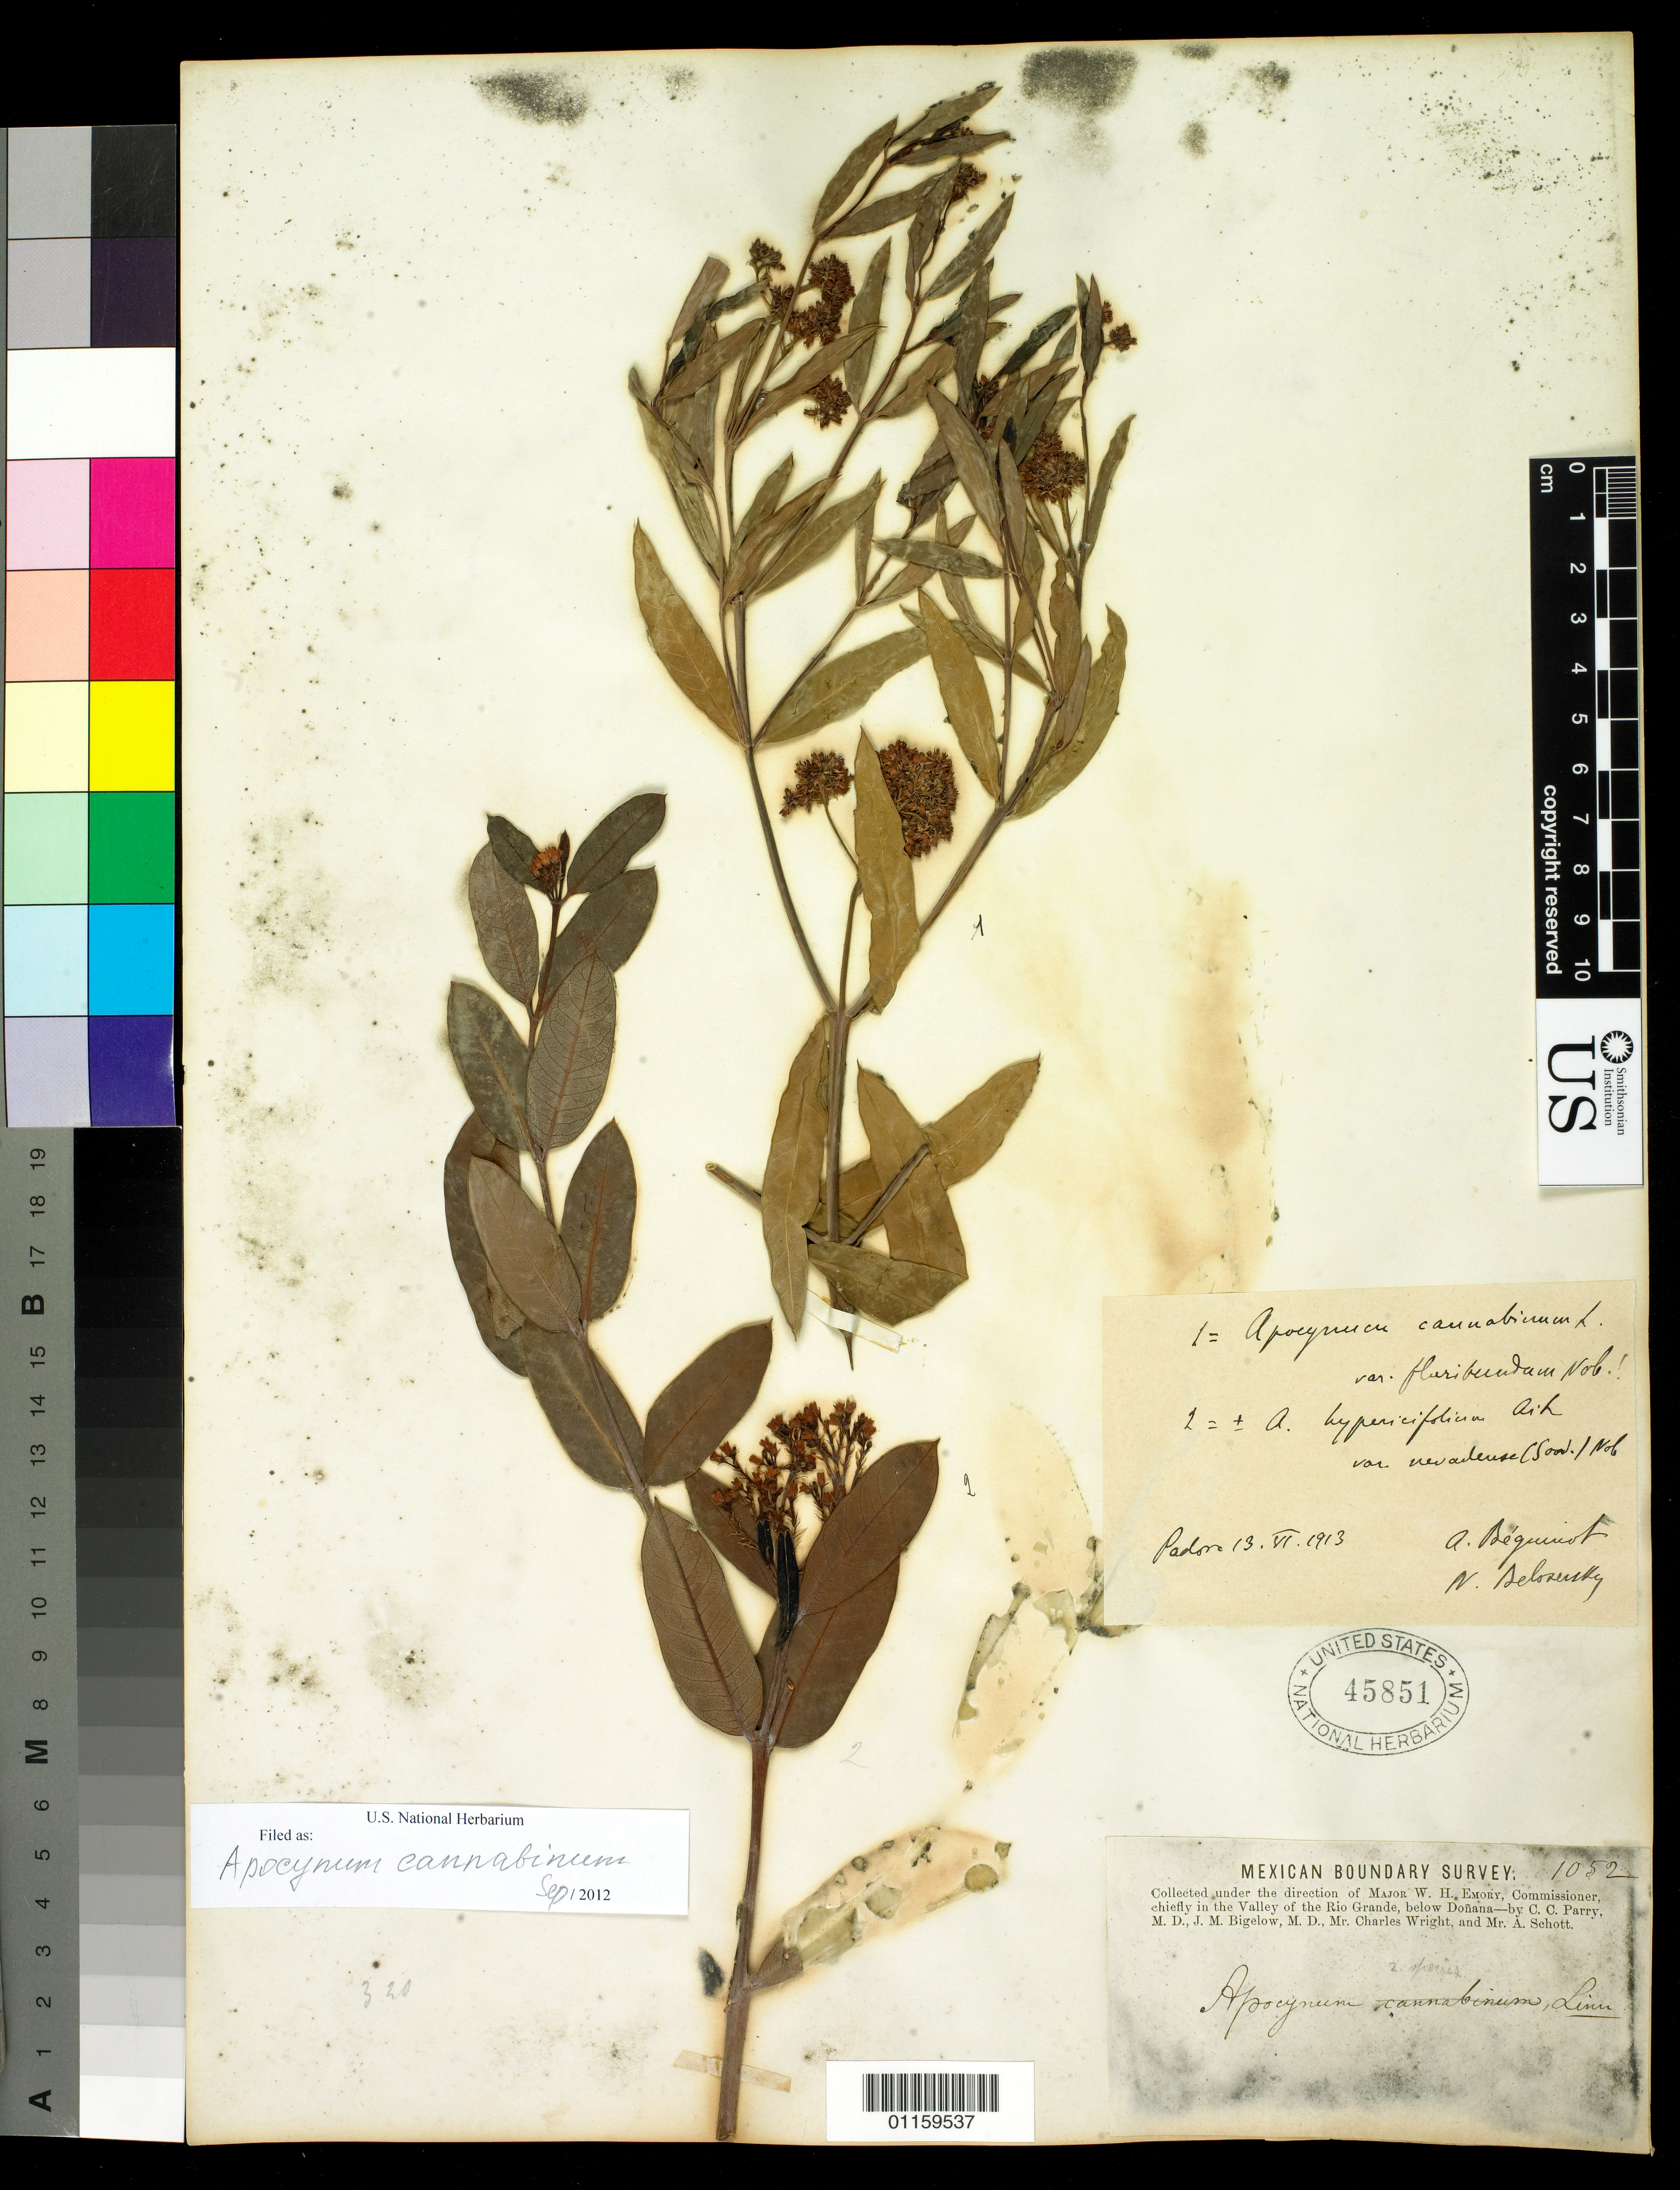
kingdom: Plantae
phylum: Tracheophyta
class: Magnoliopsida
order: Gentianales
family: Apocynaceae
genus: Apocynum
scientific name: Apocynum cannabinum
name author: L.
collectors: C. C. Parry, J. M. Bigelow, C. Wright & A. C. V. Schott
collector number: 1052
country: United States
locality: in the Valley of the Rio Grande, below Donana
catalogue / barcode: US 45851